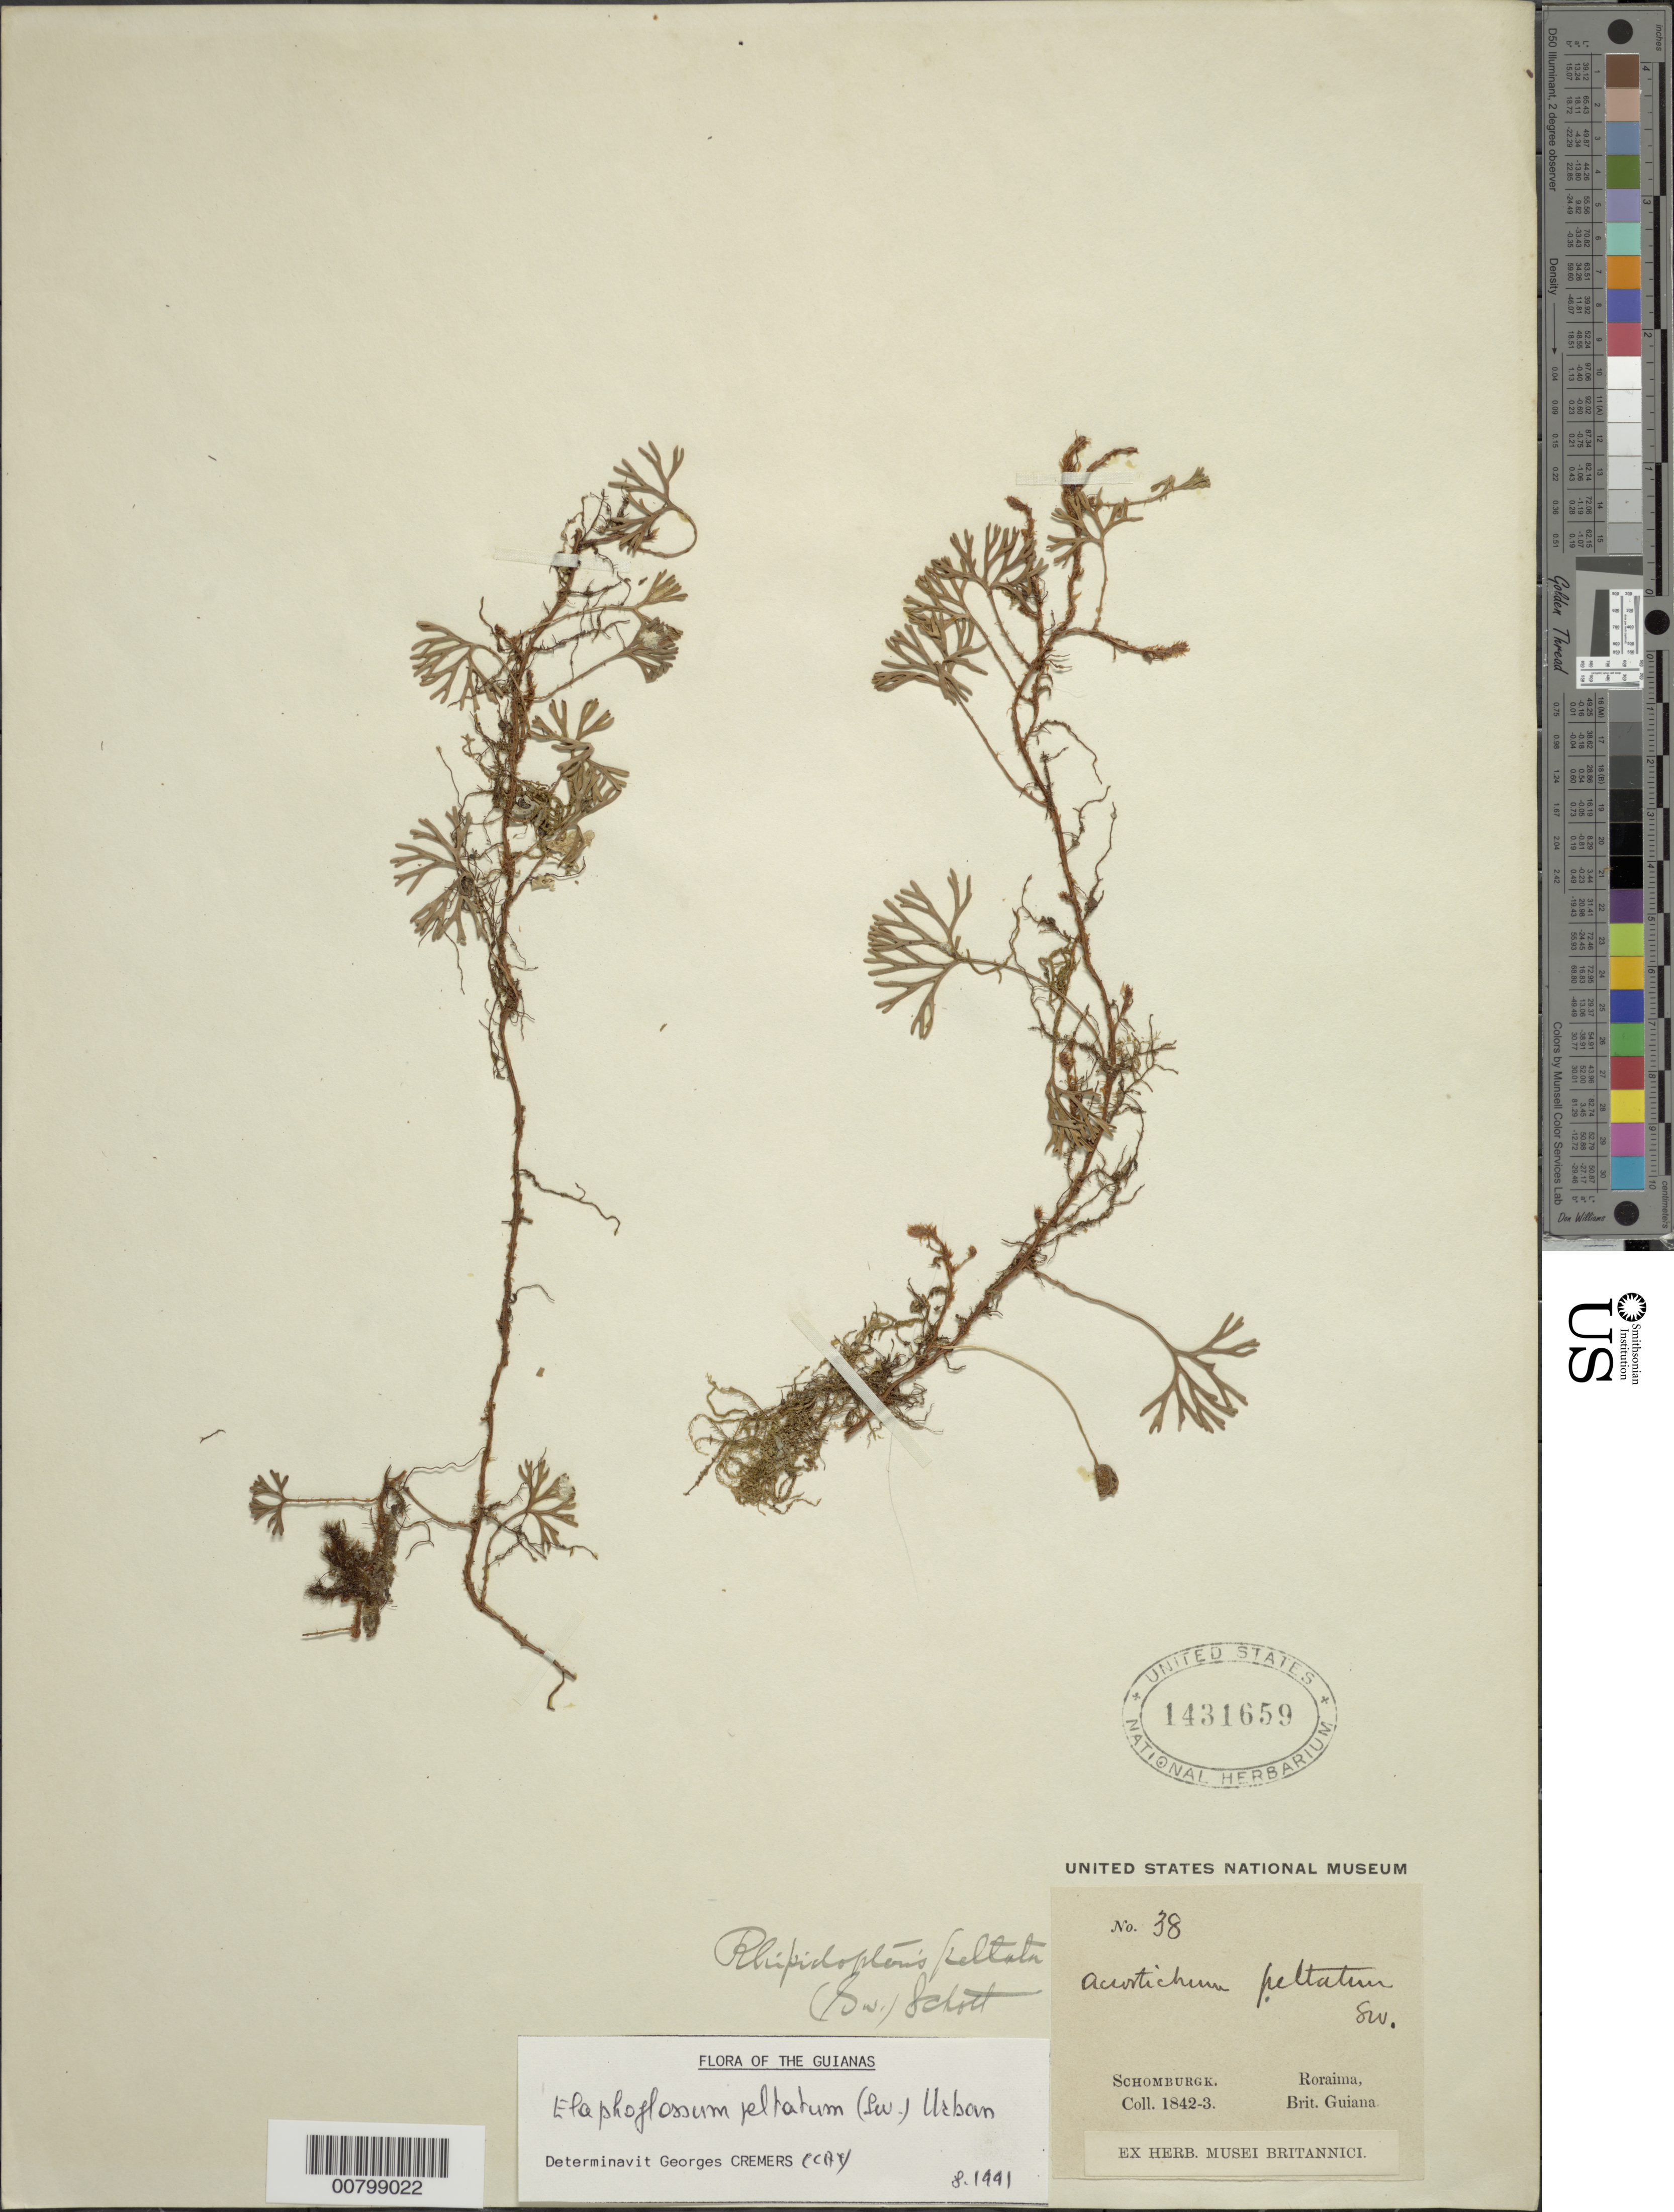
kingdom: Plantae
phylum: Tracheophyta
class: Polypodiopsida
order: Polypodiales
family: Dryopteridaceae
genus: Elaphoglossum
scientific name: Elaphoglossum peltatum f. peltatum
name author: (Sw.) Urb.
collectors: -- Schomburgk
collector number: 38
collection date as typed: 1842 to 1843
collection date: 1842/1843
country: Guyana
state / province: Cuyuni-Mazaruni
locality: Mt. Roraima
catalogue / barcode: US 1431659